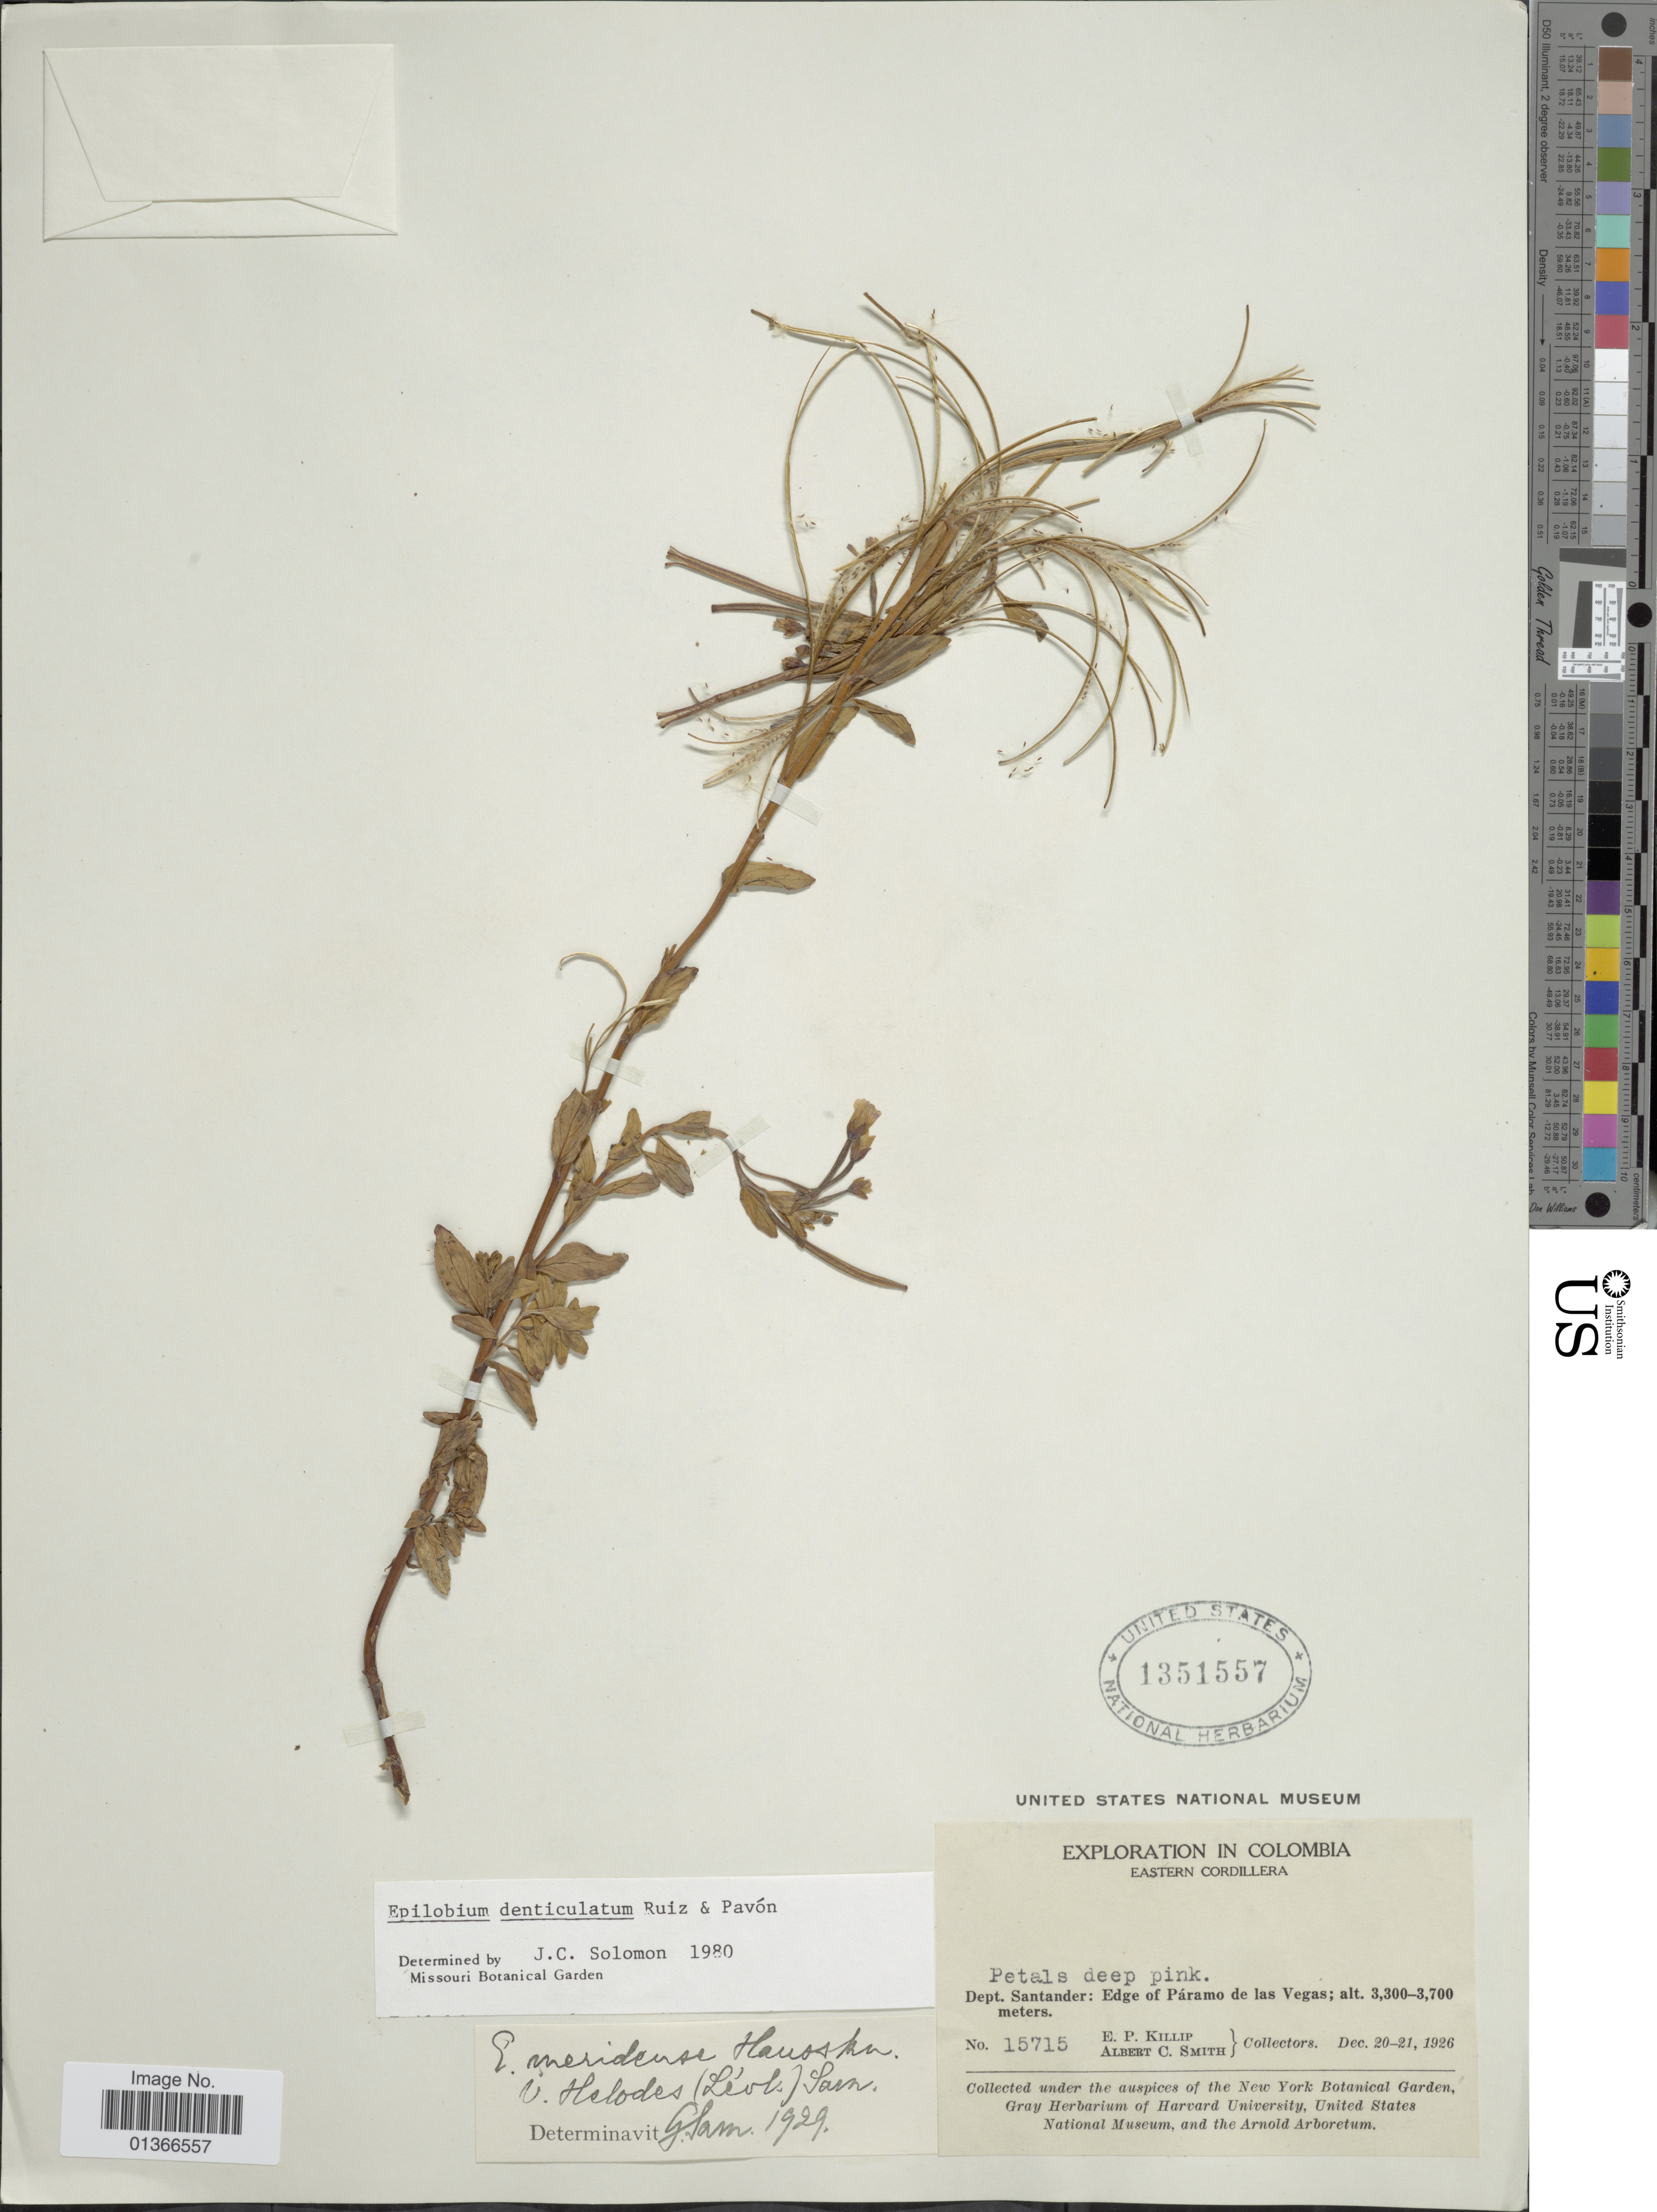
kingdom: Plantae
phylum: Tracheophyta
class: Magnoliopsida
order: Myrtales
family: Onagraceae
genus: Epilobium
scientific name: Epilobium denticulatum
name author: Ruiz & Pav.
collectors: E. P. Killip & A. C. Smith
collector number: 15715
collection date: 1926-12-20/1926-12-21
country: Paraguay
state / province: Cordillera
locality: Eastern Cordillera. Dept. Santander: Edge of Páramo de las Vegas.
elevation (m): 3300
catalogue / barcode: US 1351557